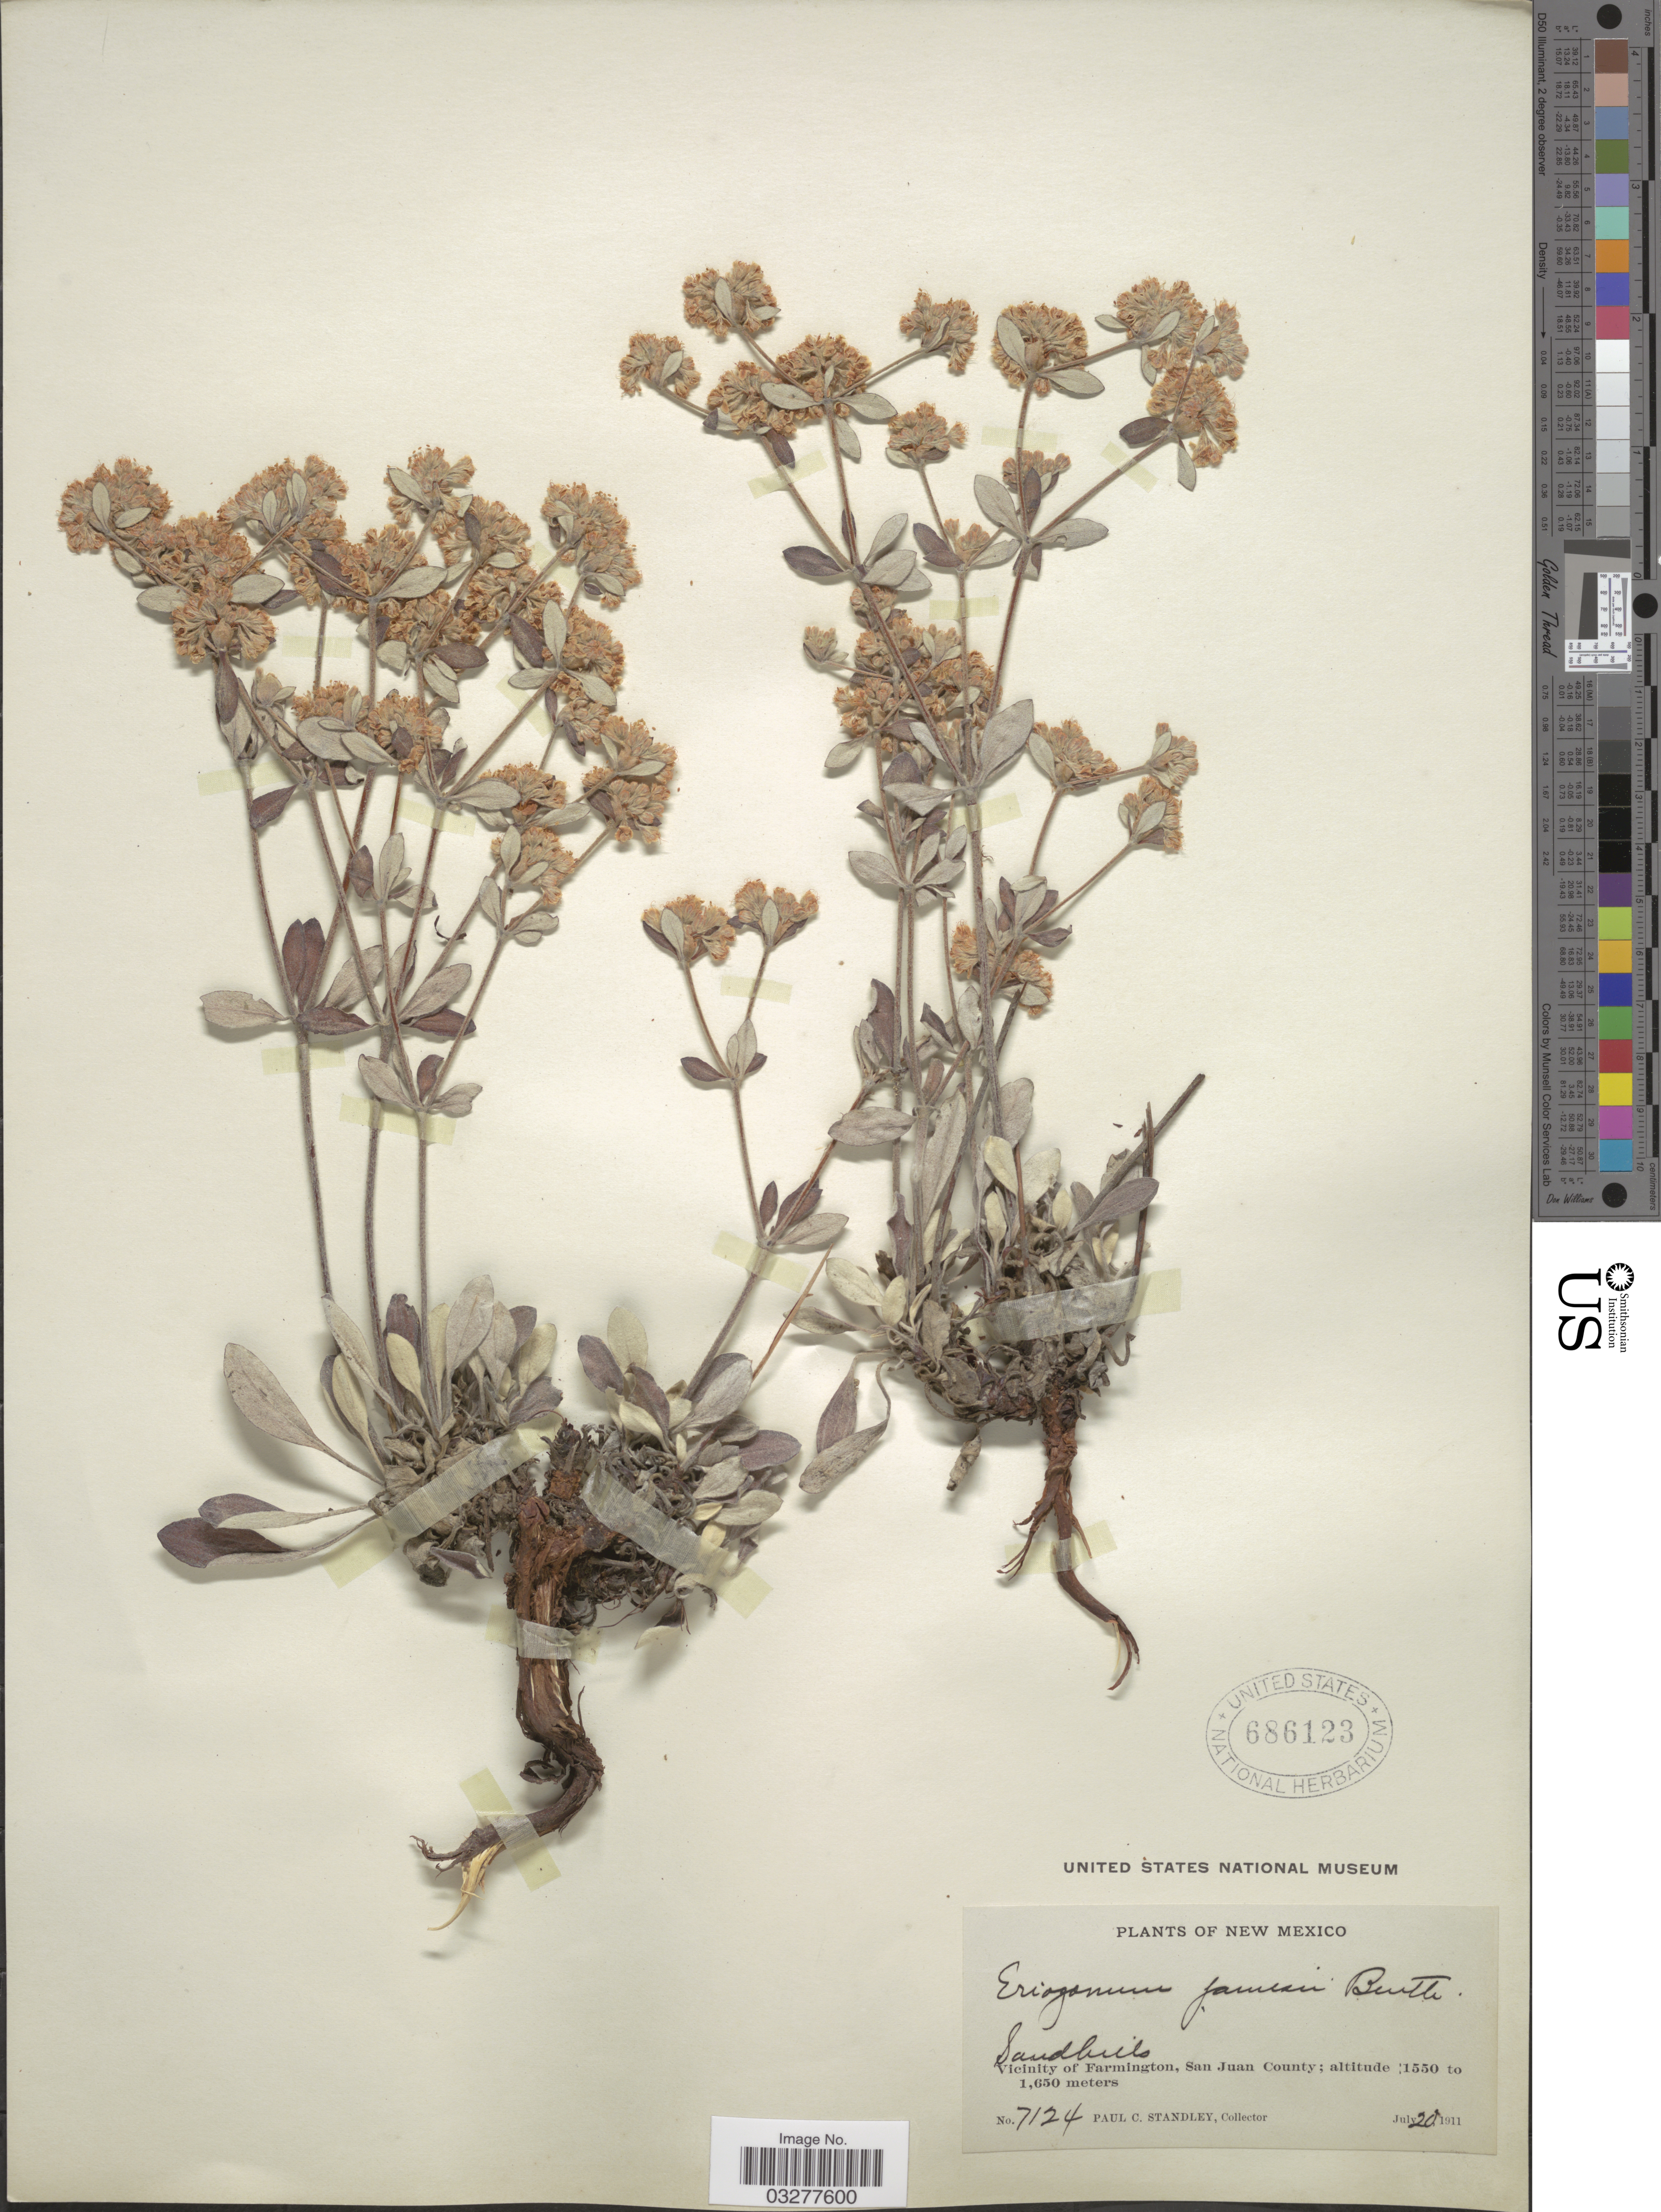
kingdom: Plantae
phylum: Tracheophyta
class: Magnoliopsida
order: Caryophyllales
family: Polygonaceae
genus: Eriogonum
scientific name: Eriogonum jamesii var. jamesii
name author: Benth.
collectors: P. C. Standley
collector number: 7124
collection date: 1911-07-20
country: United States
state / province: New Mexico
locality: Vicinity of Farmington, San Juan County.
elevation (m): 1550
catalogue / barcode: US 686123